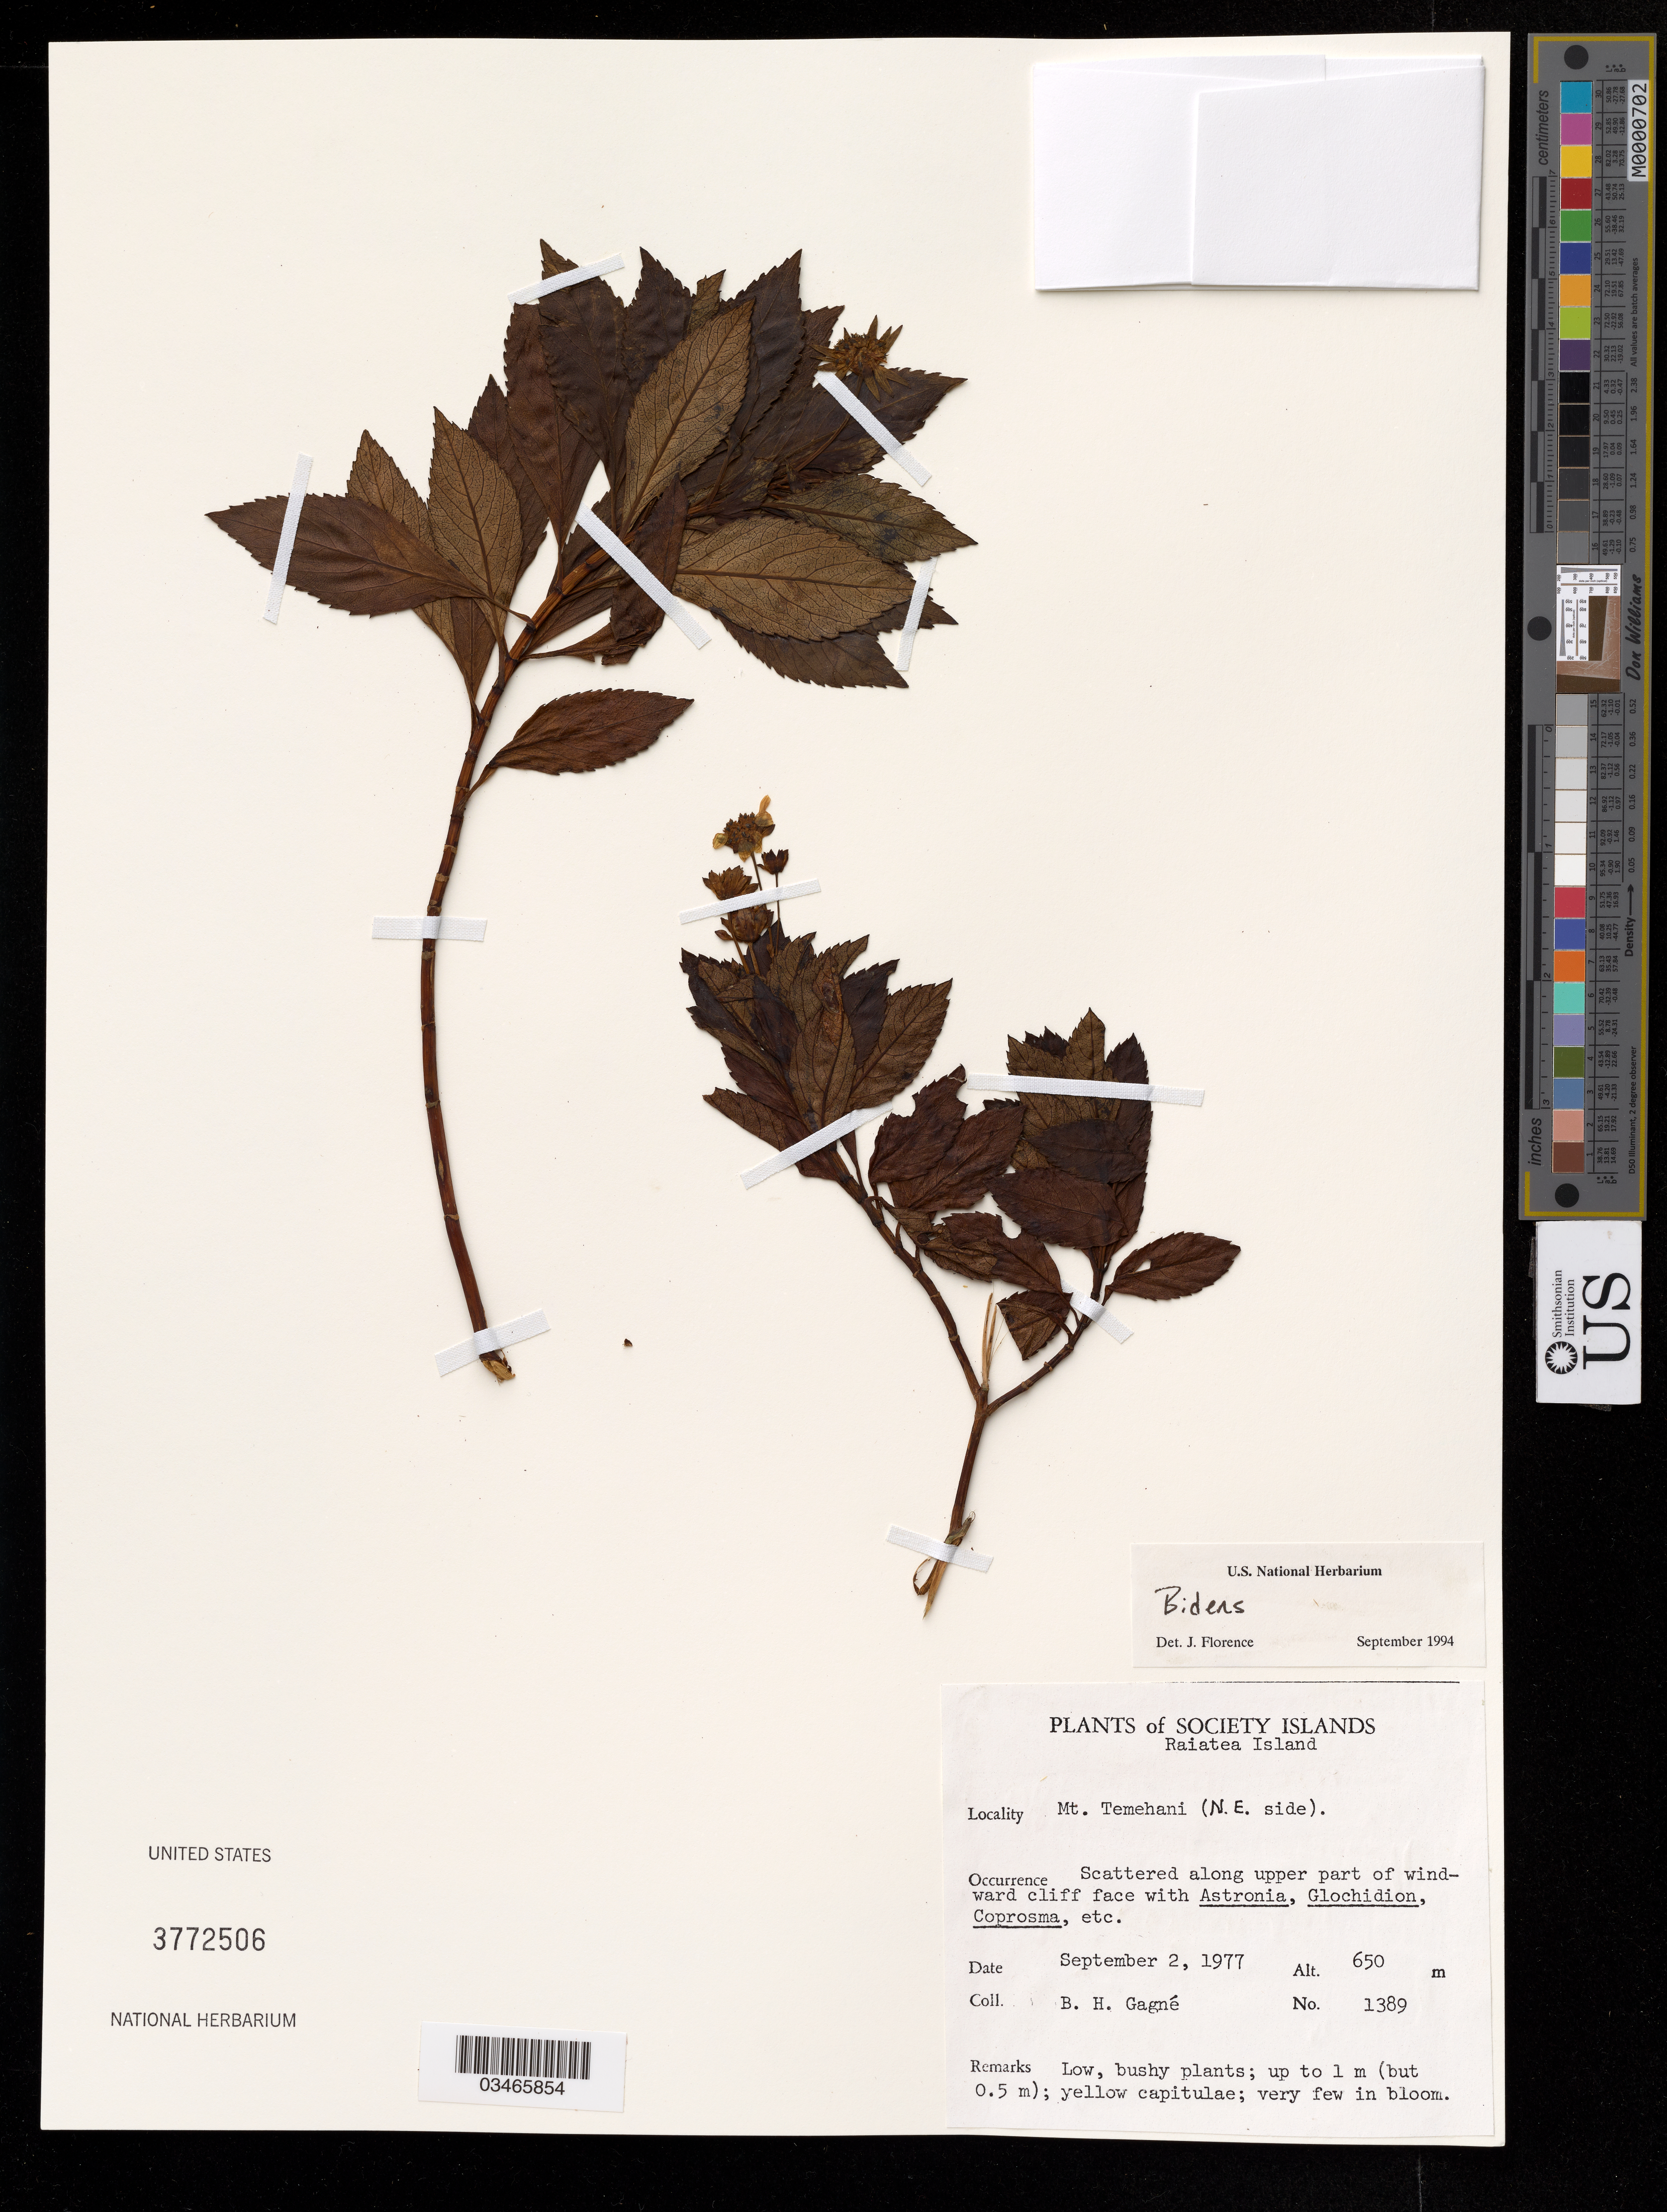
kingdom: Plantae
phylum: Tracheophyta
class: Magnoliopsida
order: Asterales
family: Asteraceae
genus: Bidens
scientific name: Bidens sp.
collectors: B. Gagné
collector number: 1389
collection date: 1977-09-02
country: French Polynesia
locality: Society Islands. Raiate Island. Mt. Temehani (N.E. side).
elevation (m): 650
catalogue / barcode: US 3772506